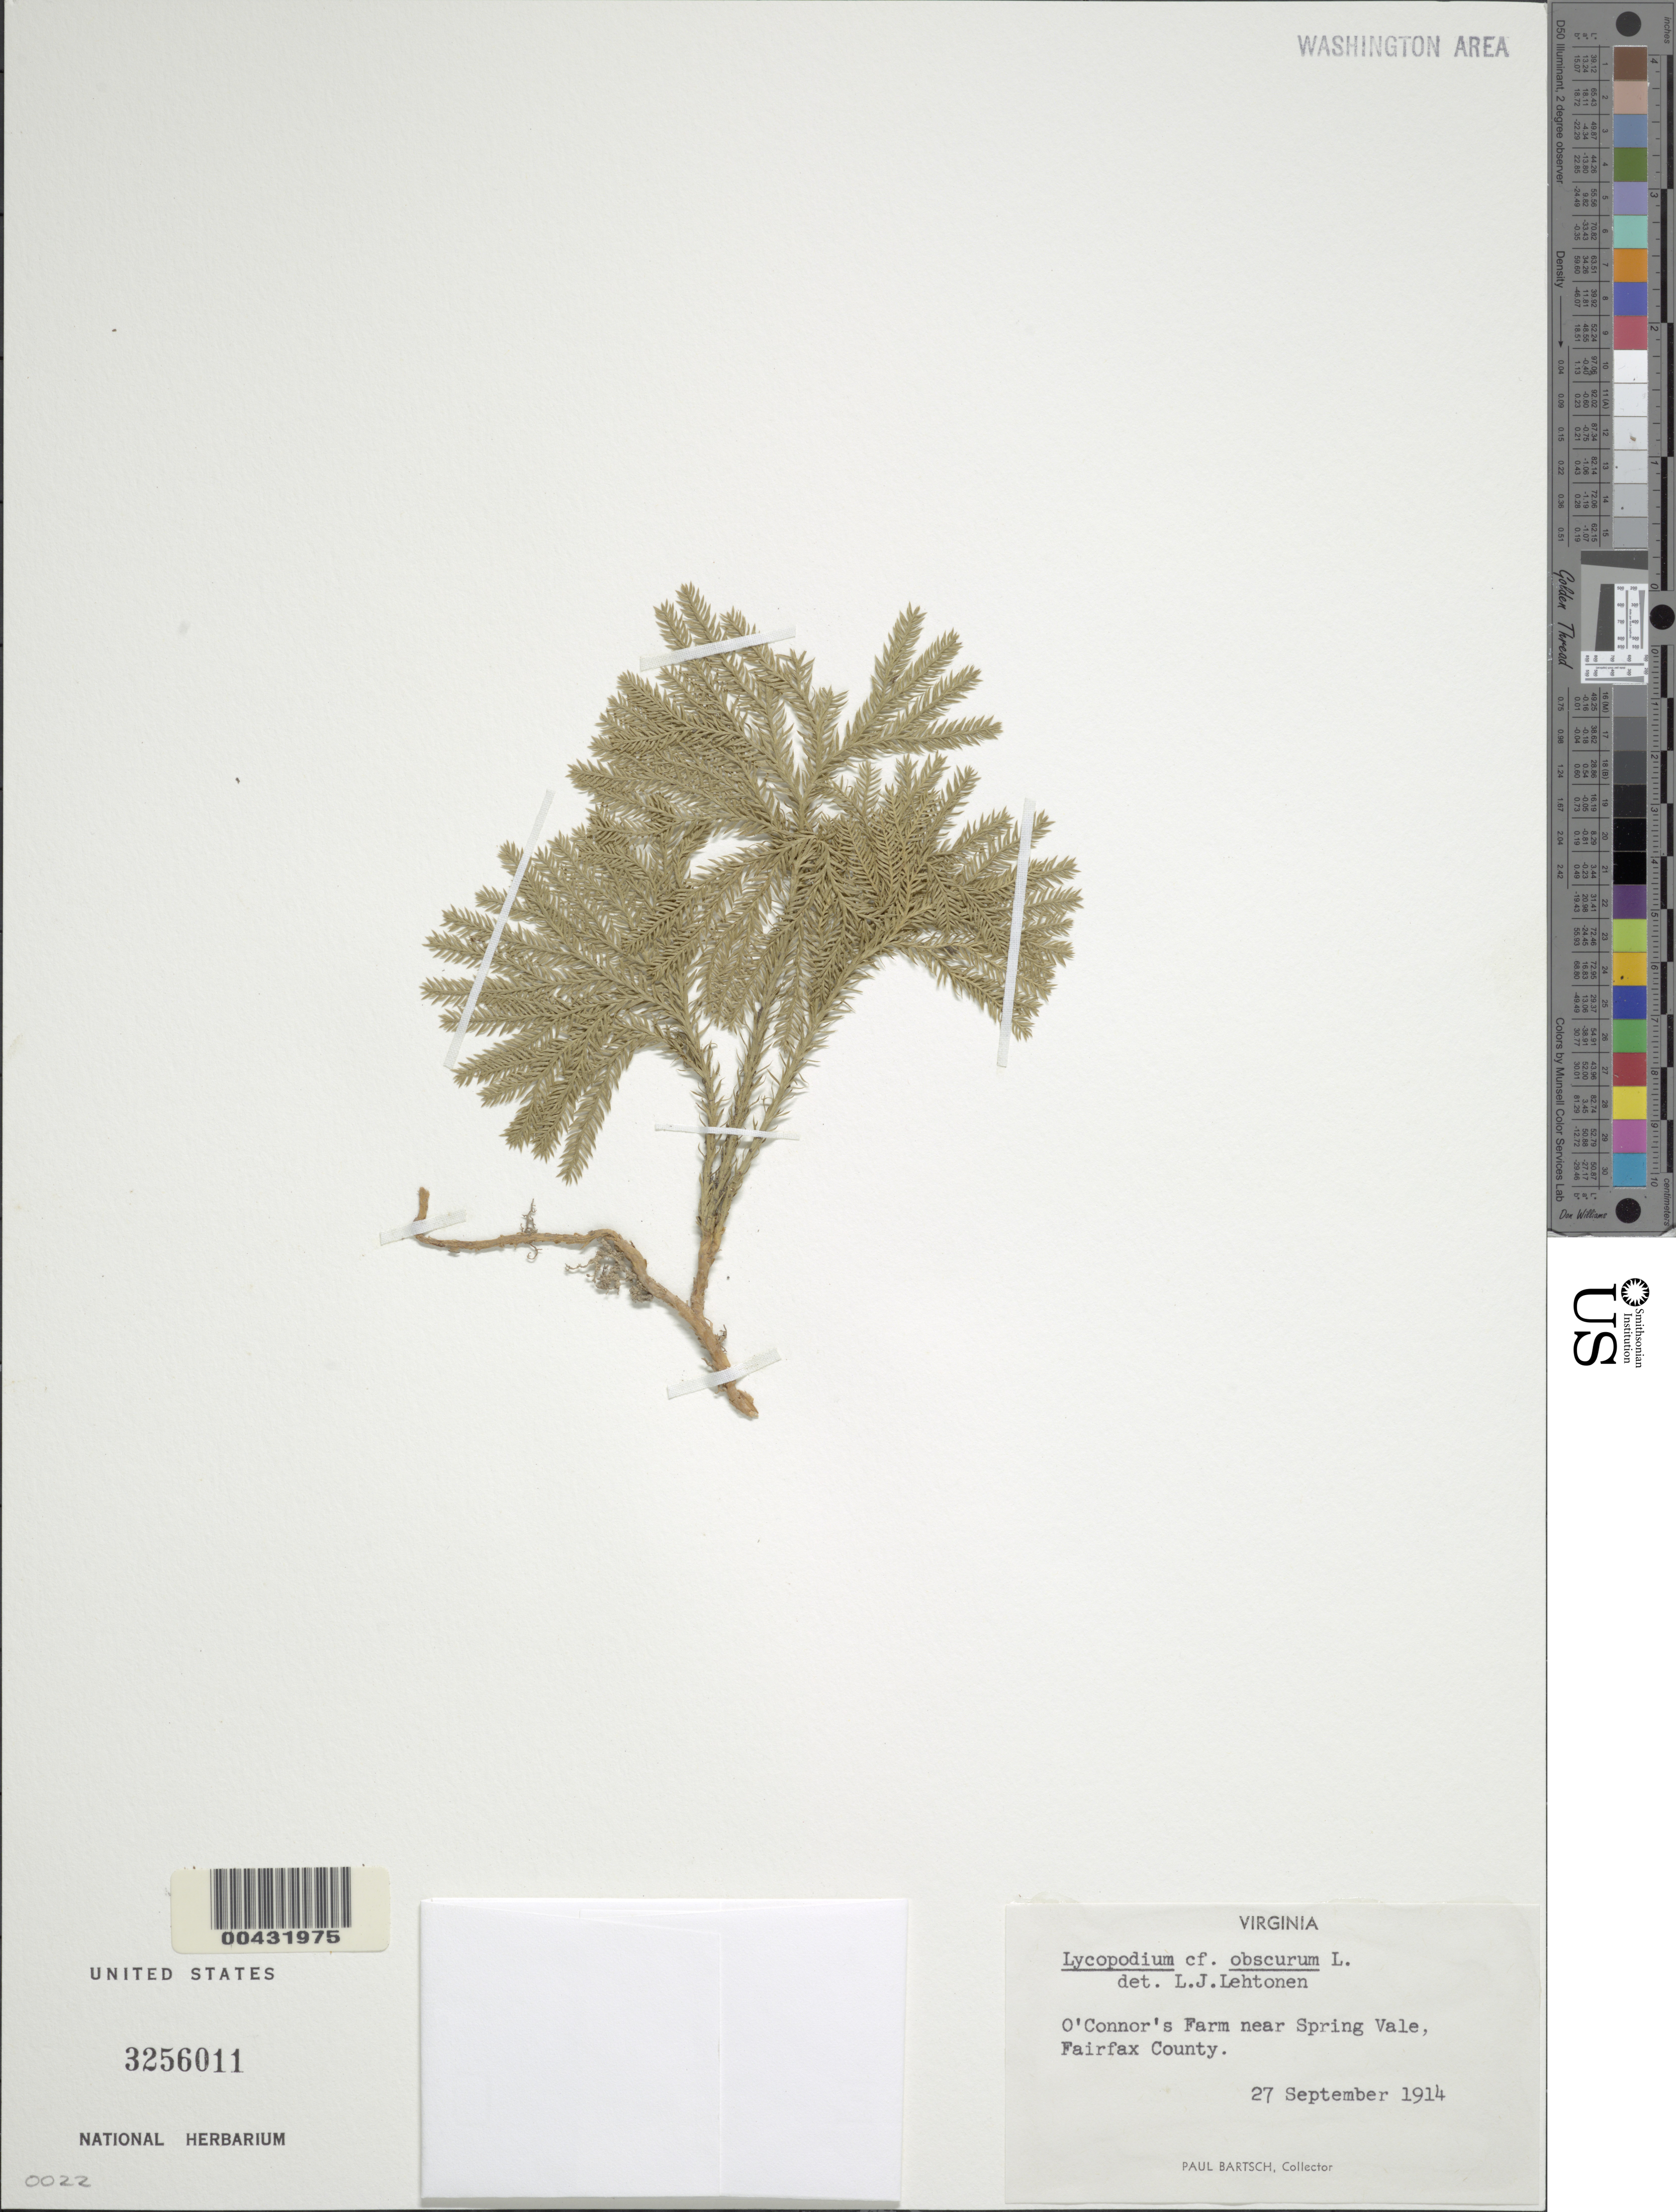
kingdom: Plantae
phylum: Tracheophyta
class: Lycopodiopsida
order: Lycopodiales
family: Lycopodiaceae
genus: Dendrolycopodium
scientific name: Dendrolycopodium obscurum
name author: (L.) A. Haines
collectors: P. Bartsch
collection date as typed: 27 Sep 1914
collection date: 1914-09-27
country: United States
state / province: Virginia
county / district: Fairfax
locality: O'connor's Farm, near Springvale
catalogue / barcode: US 3256011